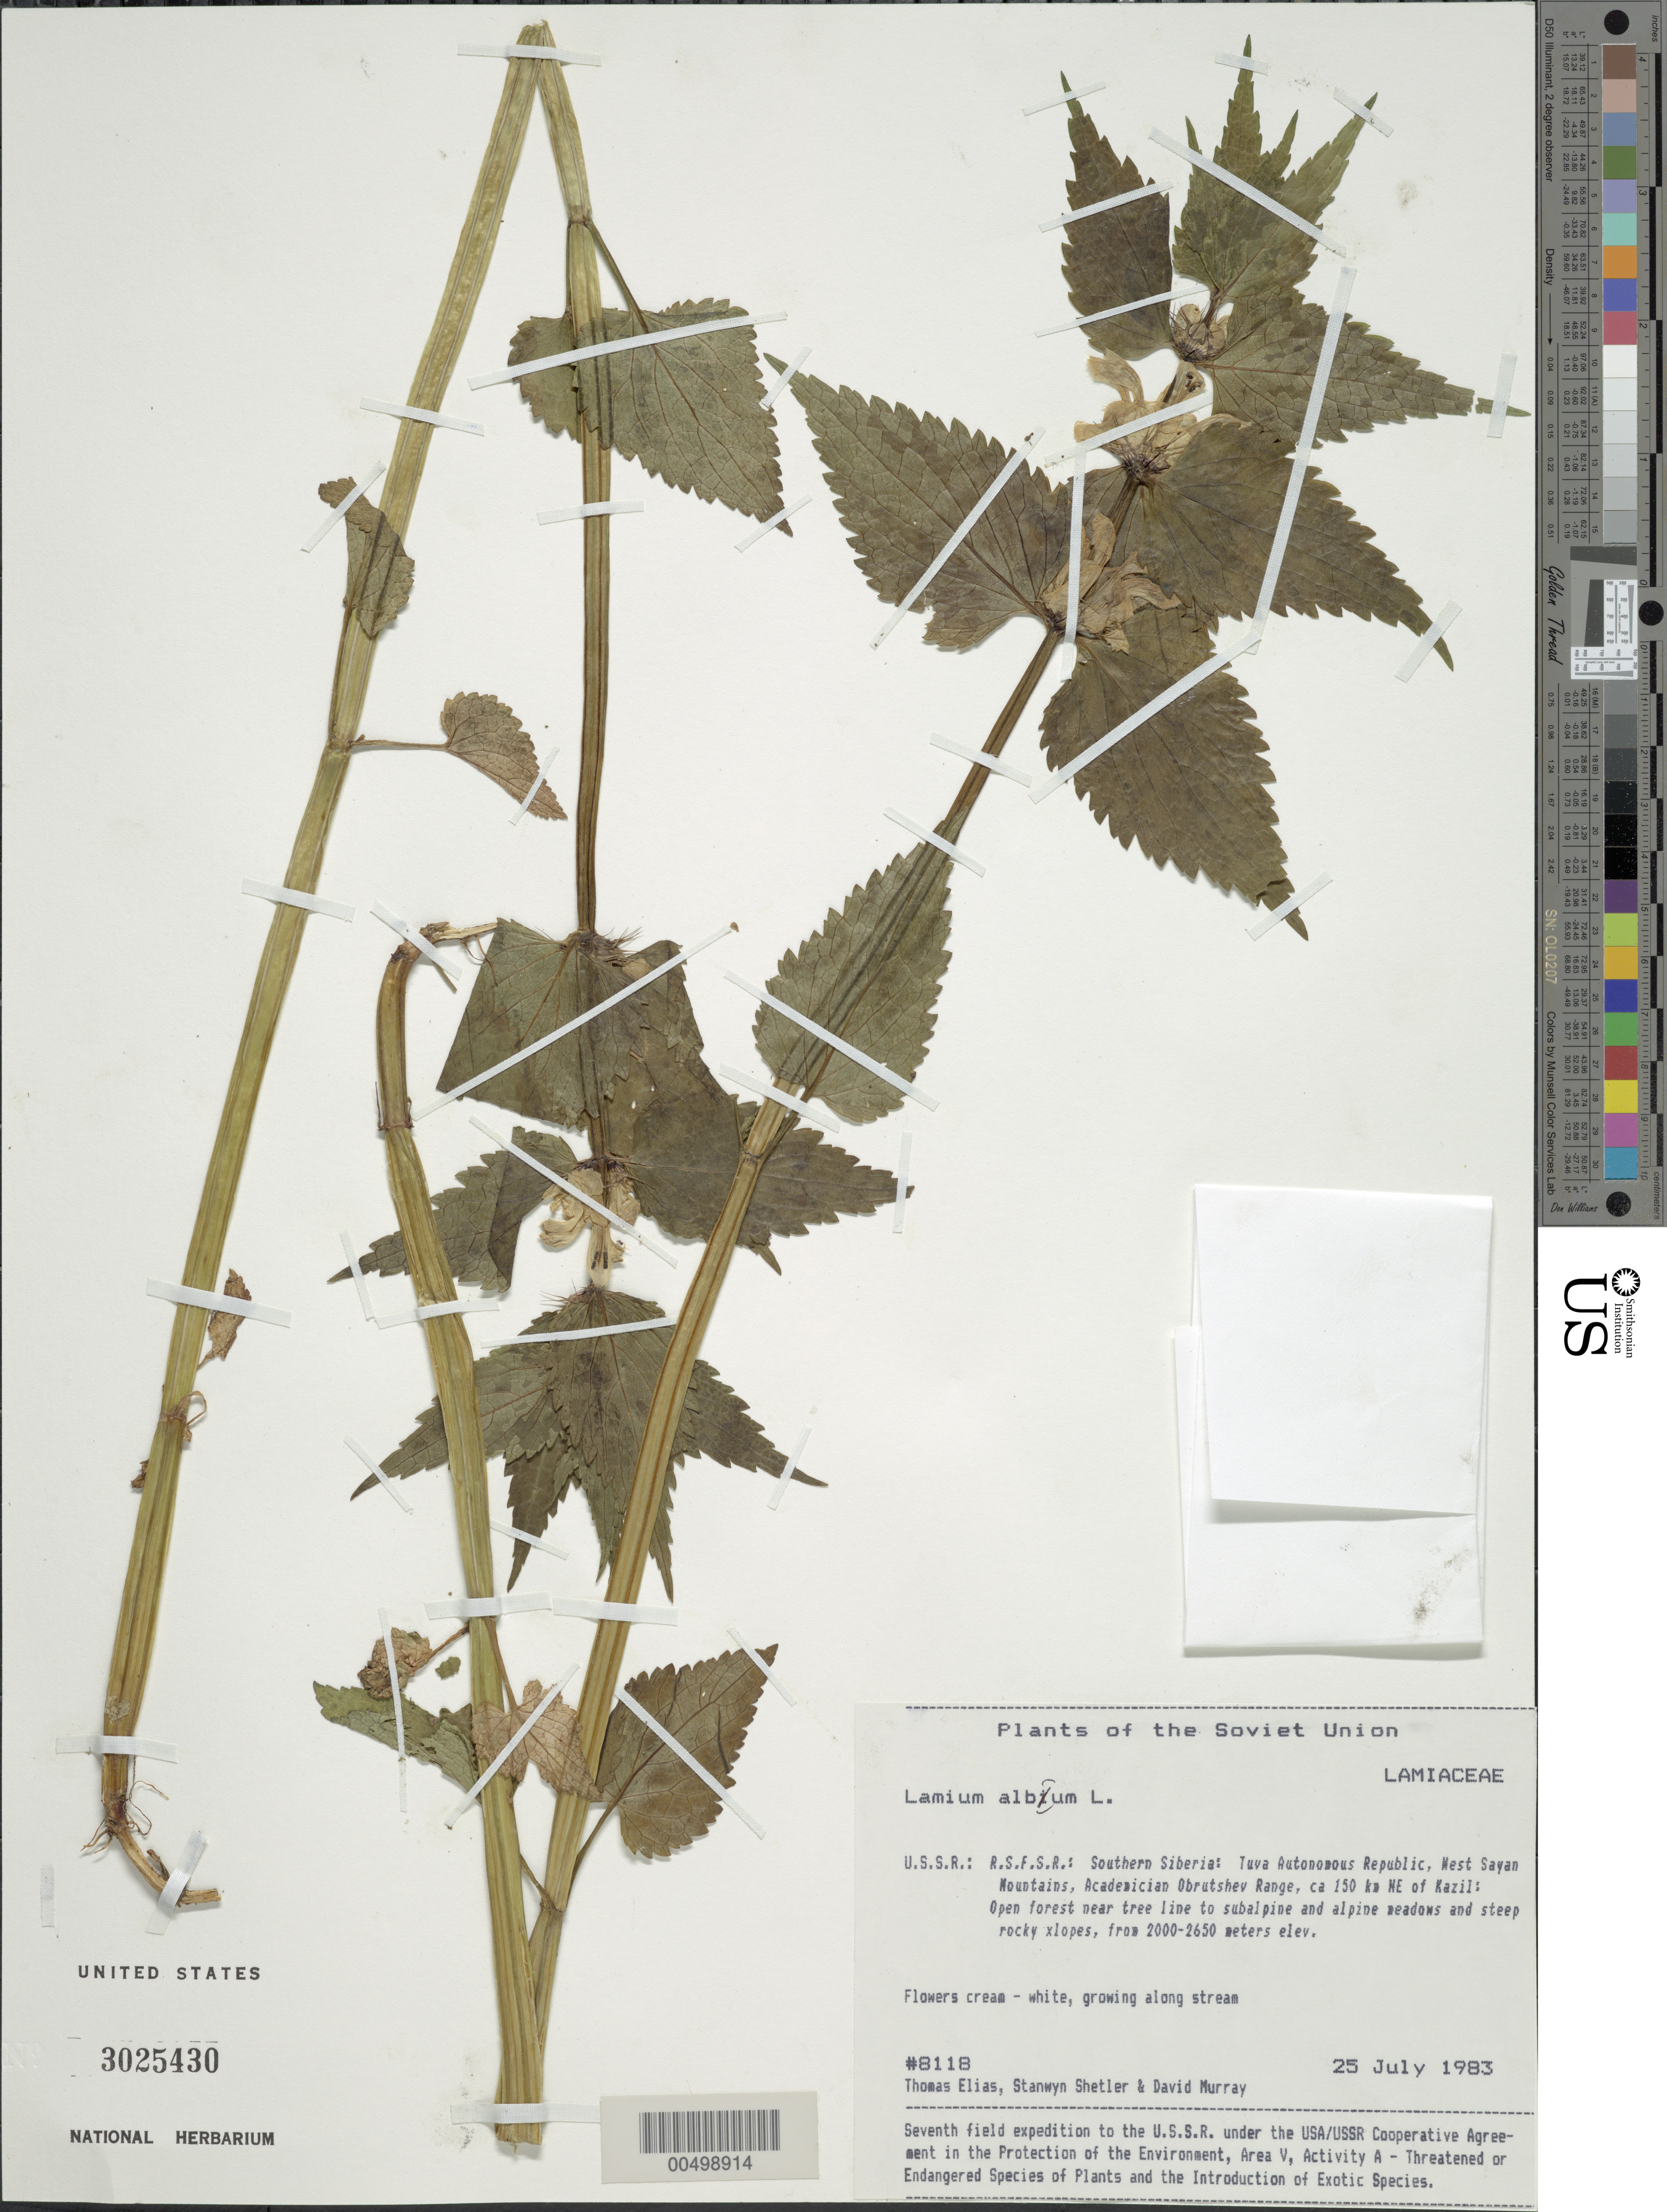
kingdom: Plantae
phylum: Tracheophyta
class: Magnoliopsida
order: Lamiales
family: Lamiaceae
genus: Lamium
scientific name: Lamium album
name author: L.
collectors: T. Elias, S. Shetler & D. F. Murray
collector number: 8118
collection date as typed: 25 Jul 1983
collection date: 1983-07-25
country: Russian Federation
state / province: Tuva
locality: West Sayan Mountains, Academician Obrutshev Range, ca. 150 km NE of Kazil [Kyzyl]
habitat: growing along stream, open forest near tree line to subalpine and alpine meadows and steep rocky slopes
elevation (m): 2000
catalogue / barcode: US 3025430